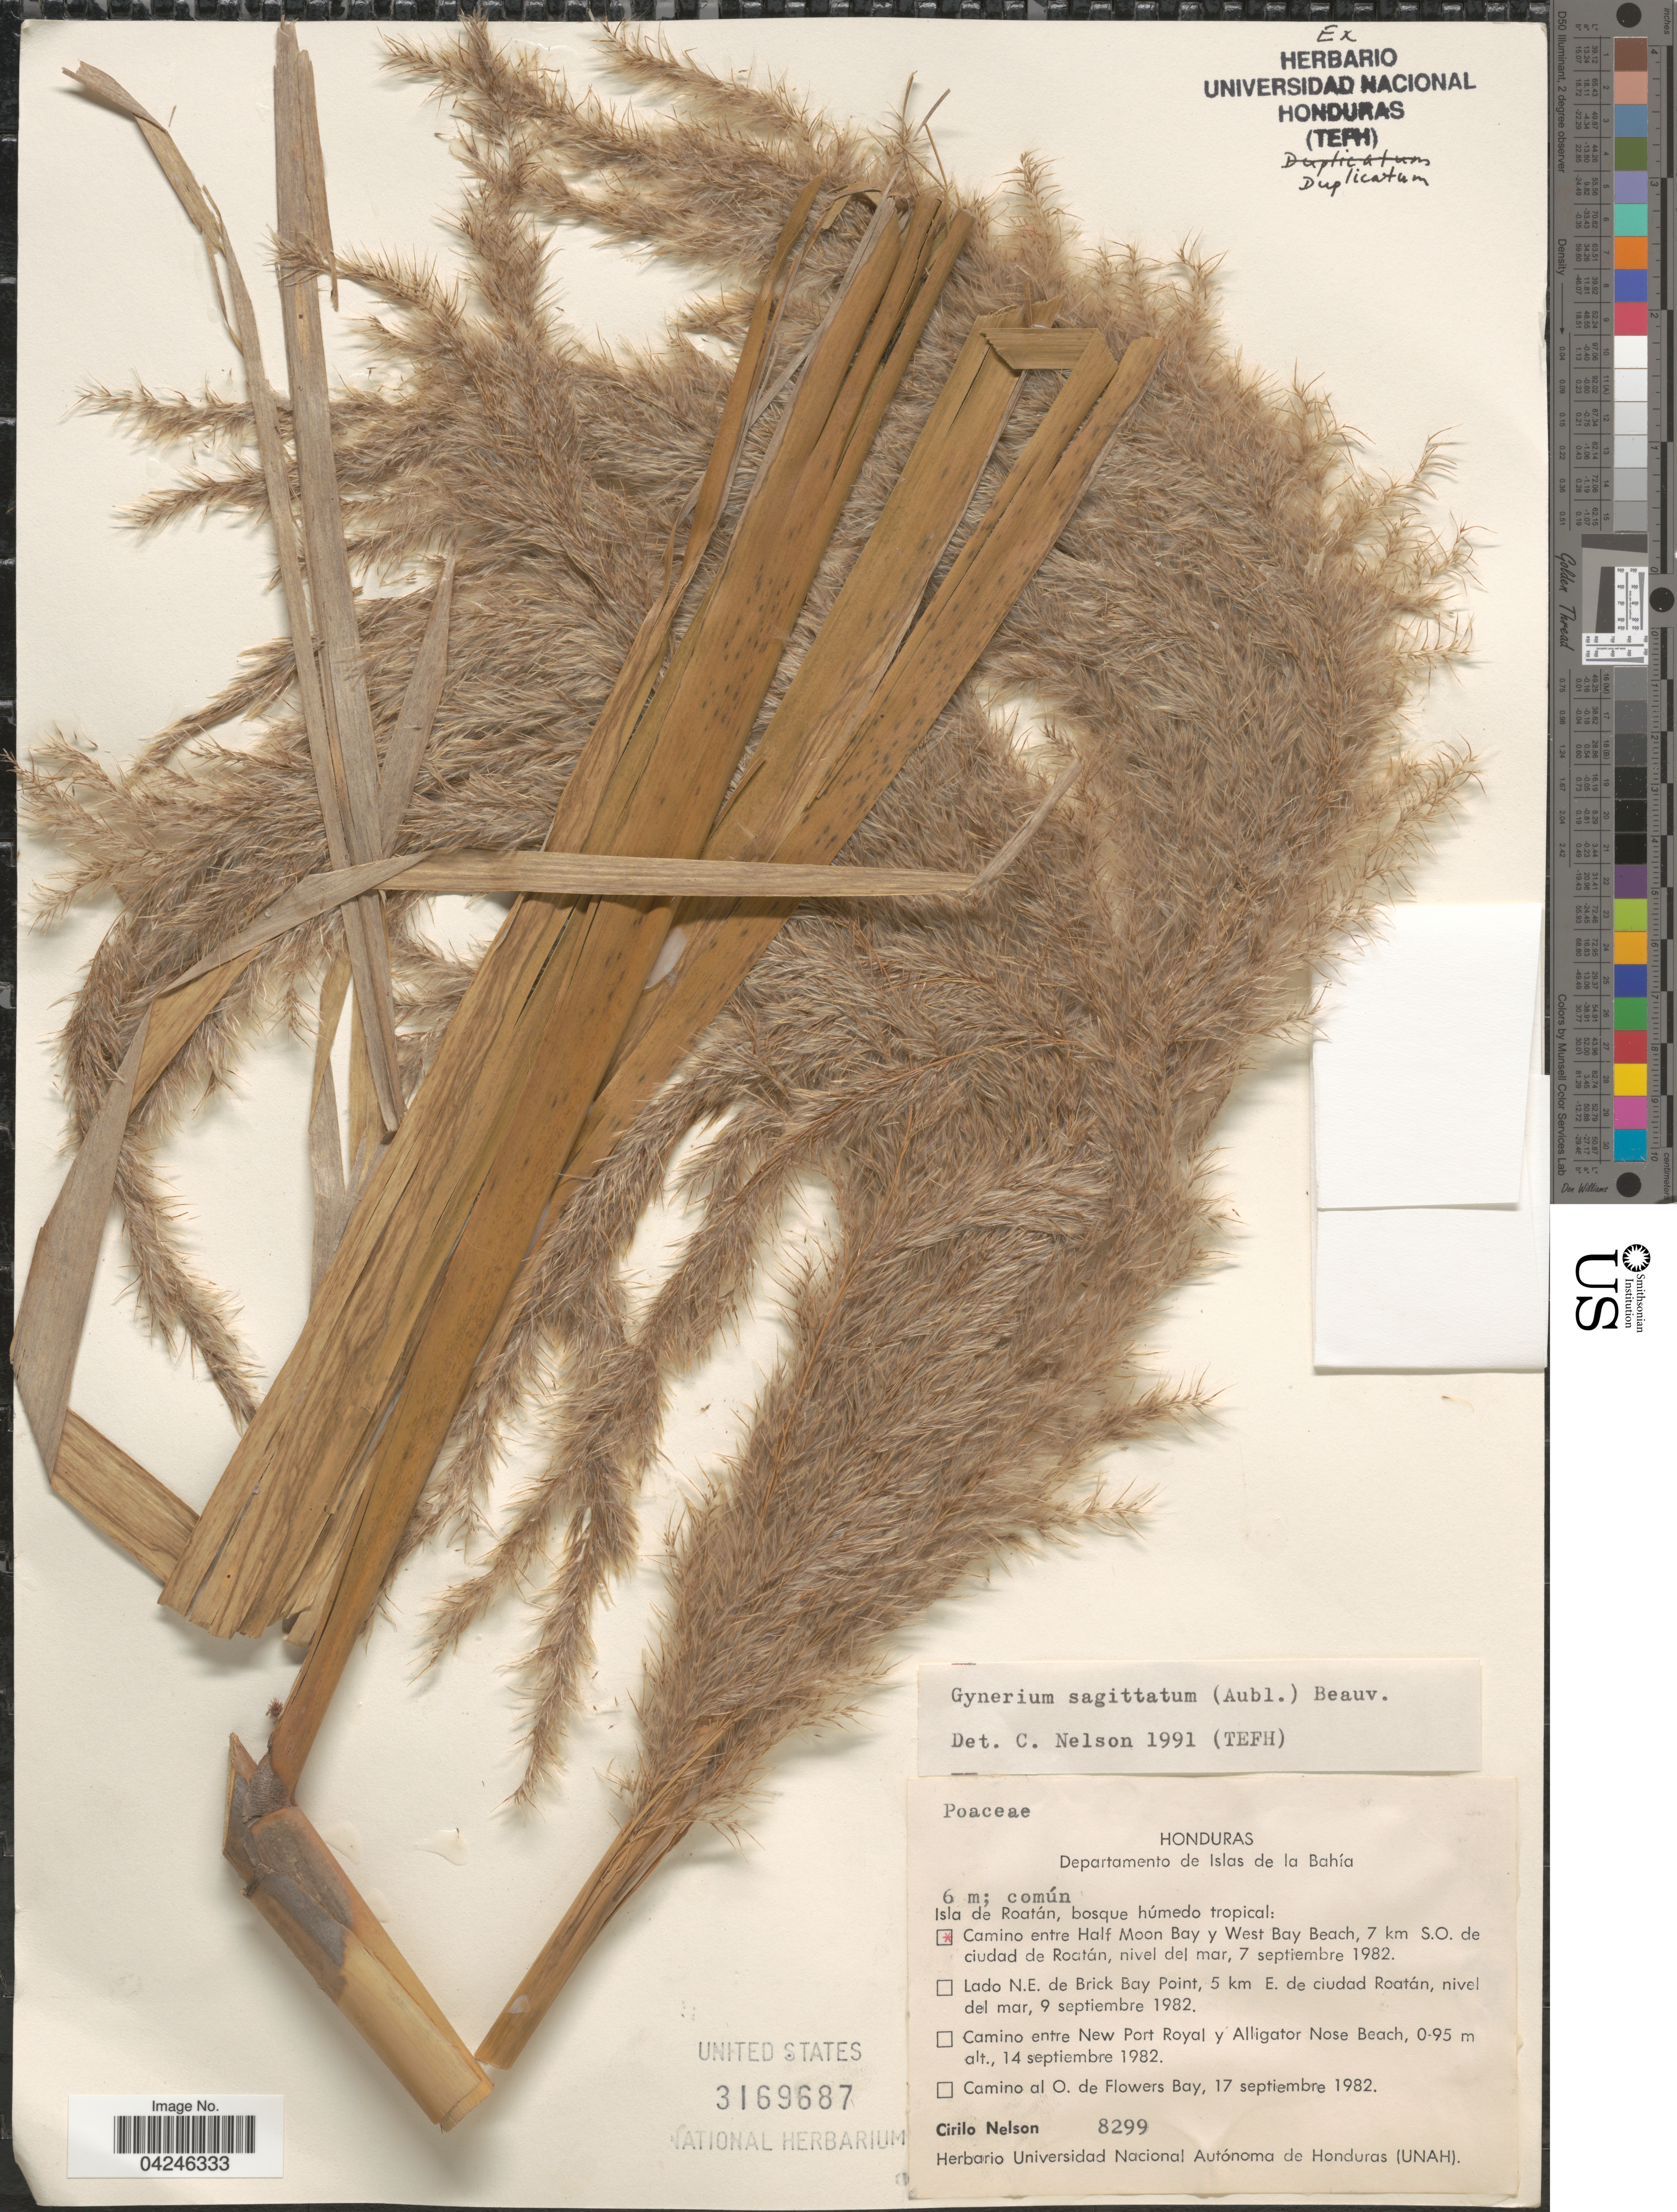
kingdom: Plantae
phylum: Tracheophyta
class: Liliopsida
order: Poales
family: Poaceae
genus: Gynerium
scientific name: Gynerium sagittatum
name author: (Aubl.) P. Beauv.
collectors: C. Nelson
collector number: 8299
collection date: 1982-09-07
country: Honduras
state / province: Islas de la Bahía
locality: Departamento de Islas de la Bahía. Camino entre Half Moon Bay y West Bay Beach, 7 km S.O. de ciudad de Roatán.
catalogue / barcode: US 3169687